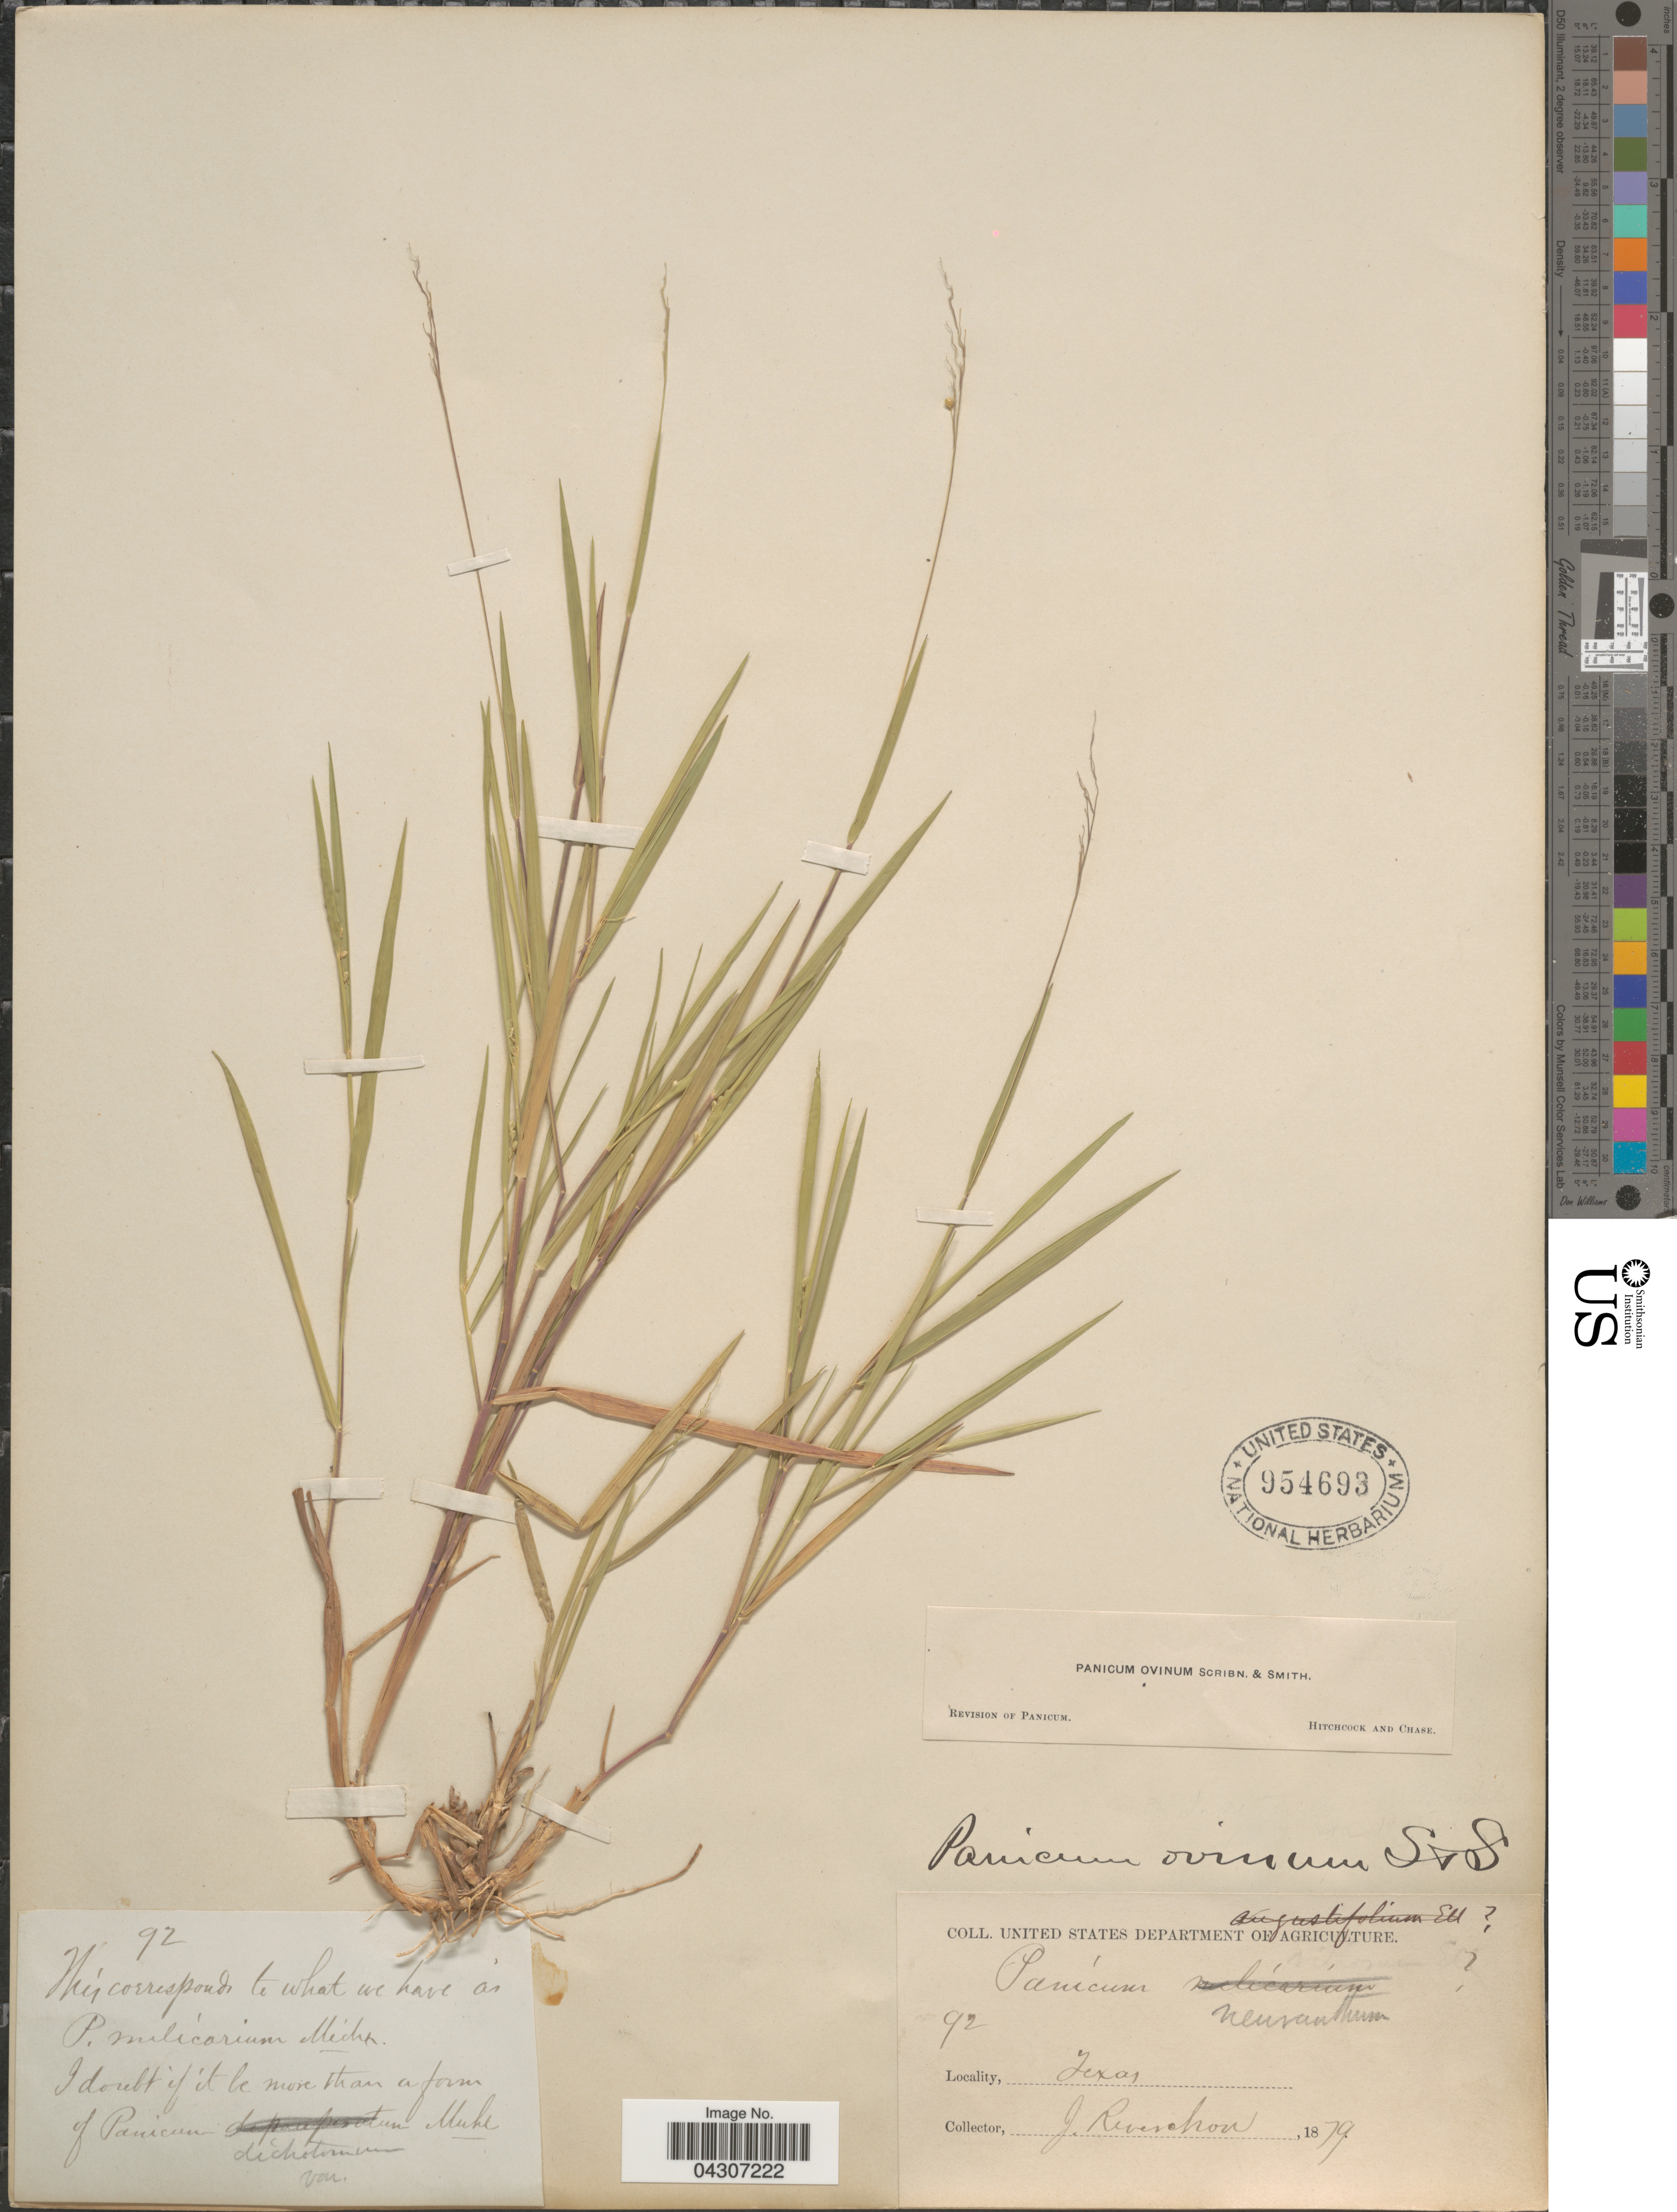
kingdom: Plantae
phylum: Tracheophyta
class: Liliopsida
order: Poales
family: Poaceae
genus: Dichanthelium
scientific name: Dichanthelium aciculare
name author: (Desv. ex Poir.) Gould & C.A. Clark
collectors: J. Reverchon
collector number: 92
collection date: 1879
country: United States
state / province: Texas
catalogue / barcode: US 954693